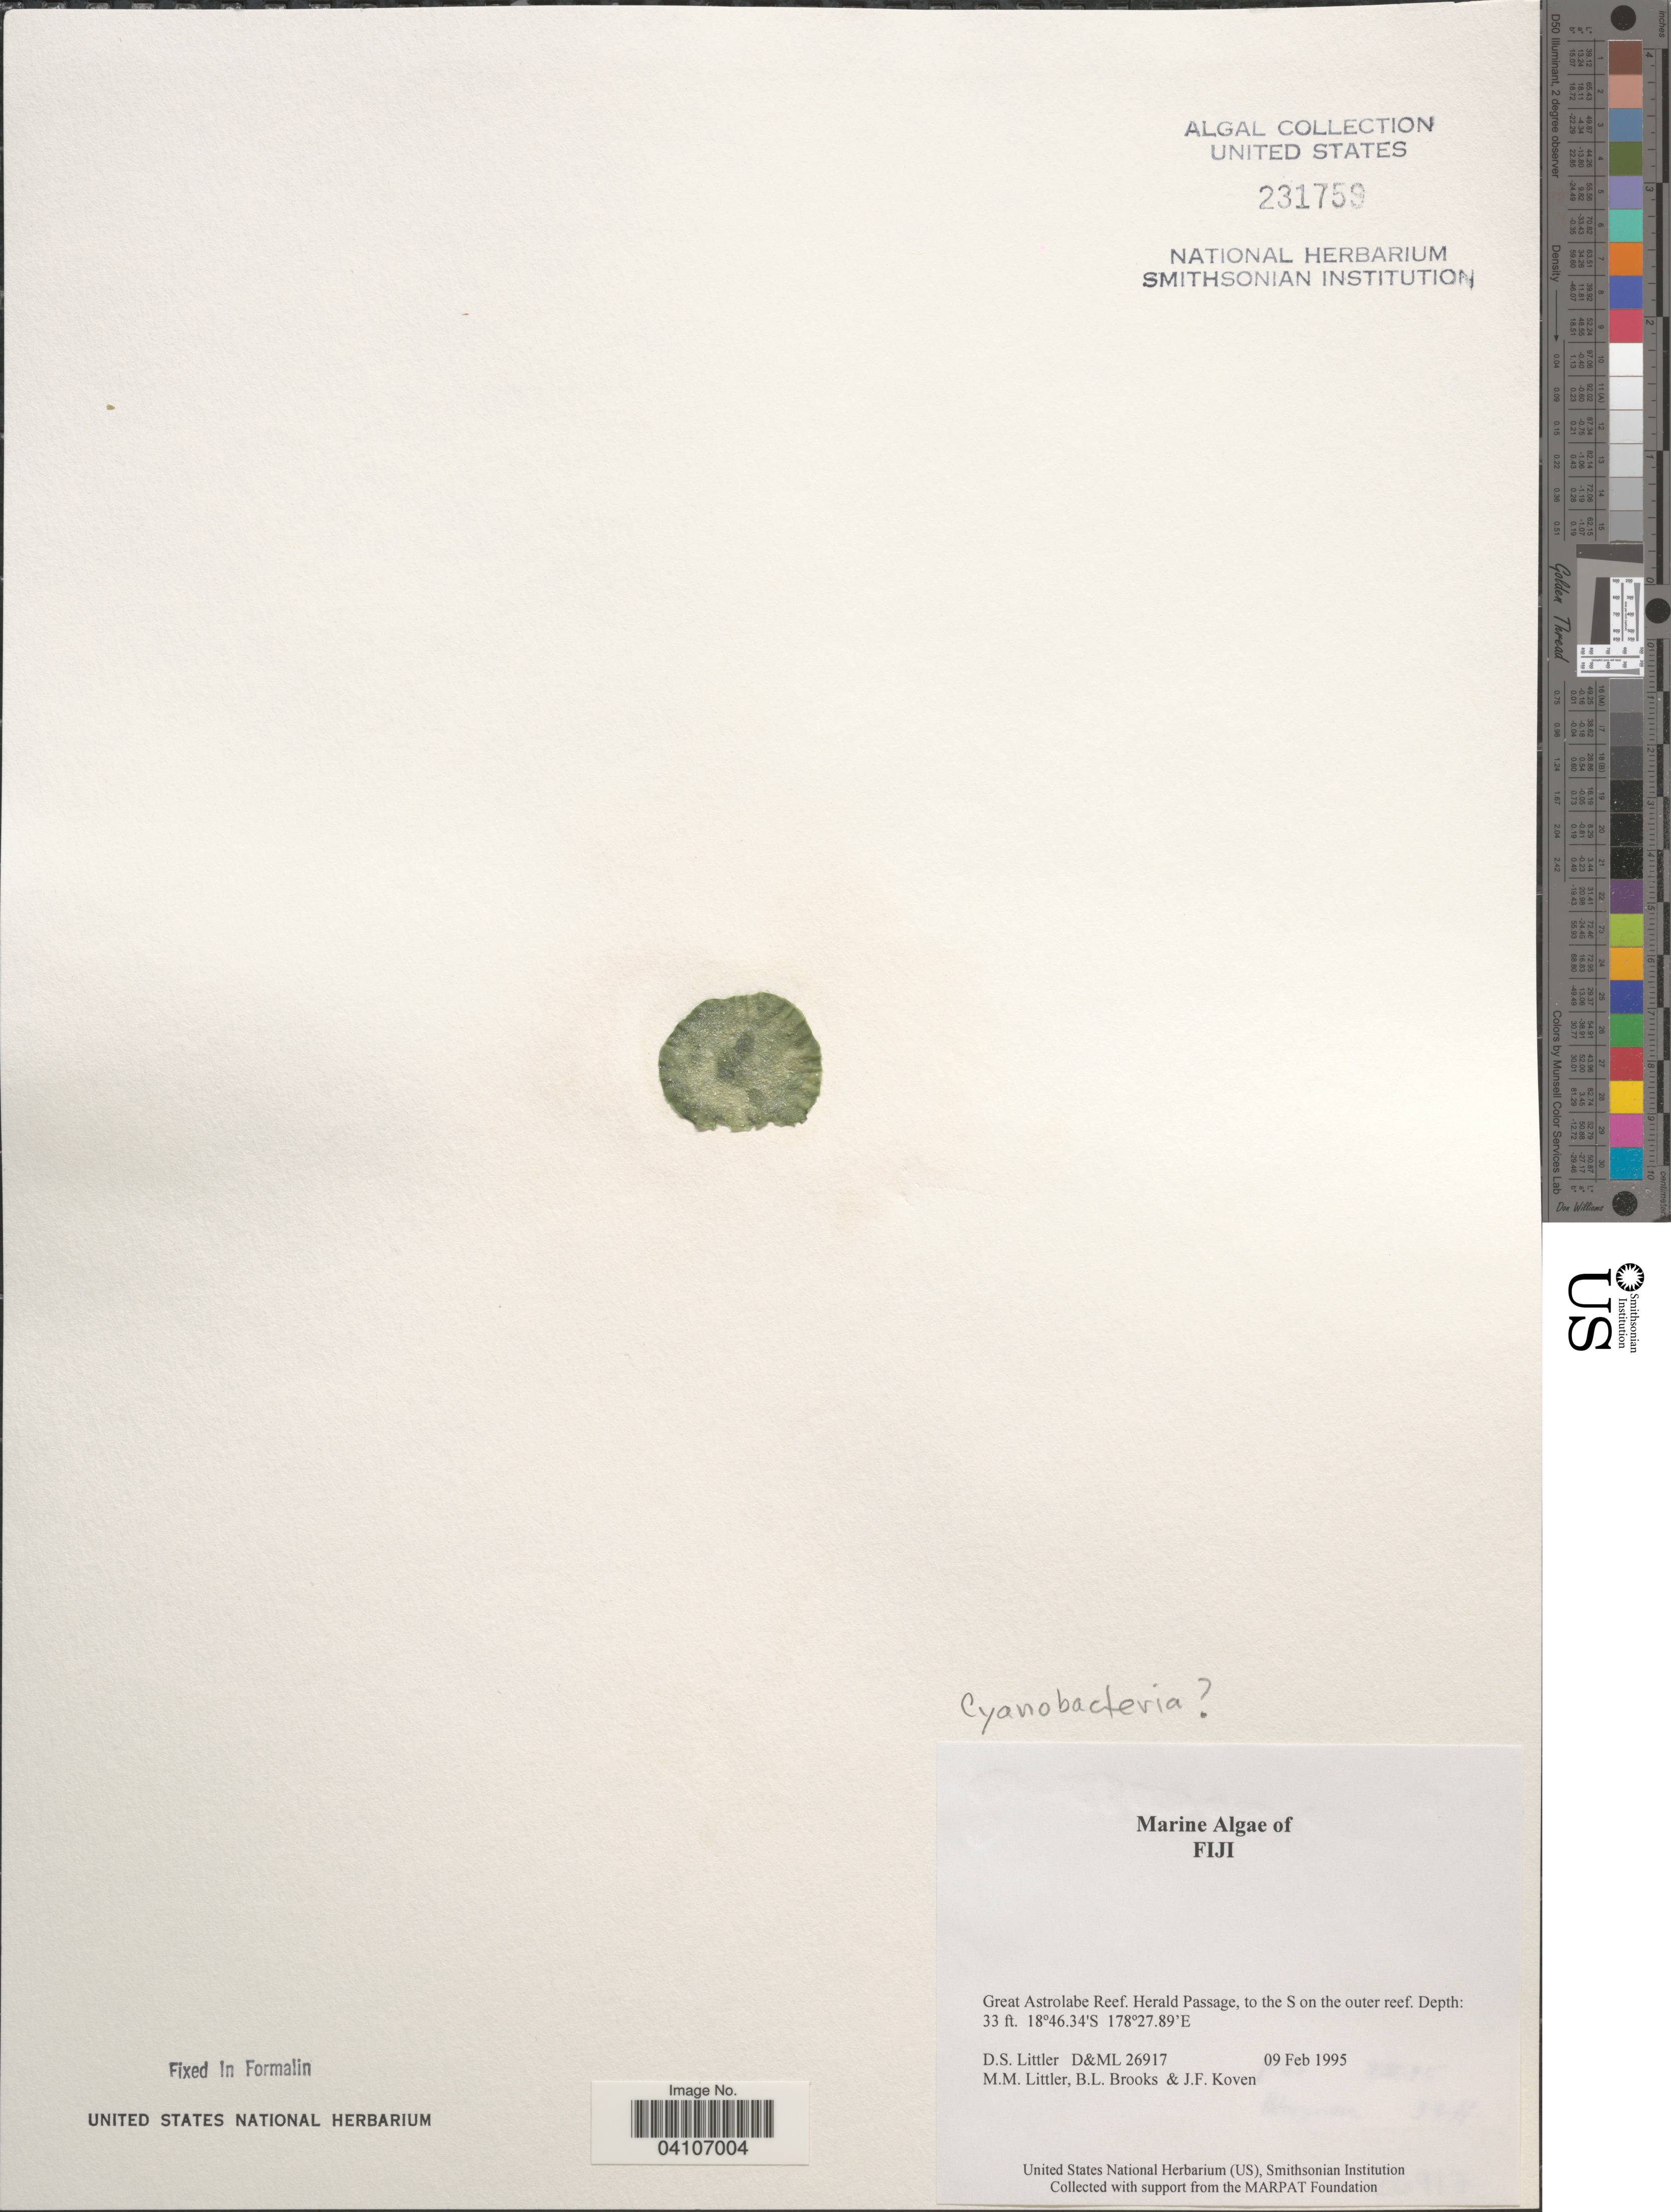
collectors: D. S. Littler, B. Brooks & J. Koven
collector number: D&ML26917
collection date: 1995-02-09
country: Fiji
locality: Great Astrolabe Reef. Herald Passage, to the S on the outer reef.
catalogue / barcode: US 231759